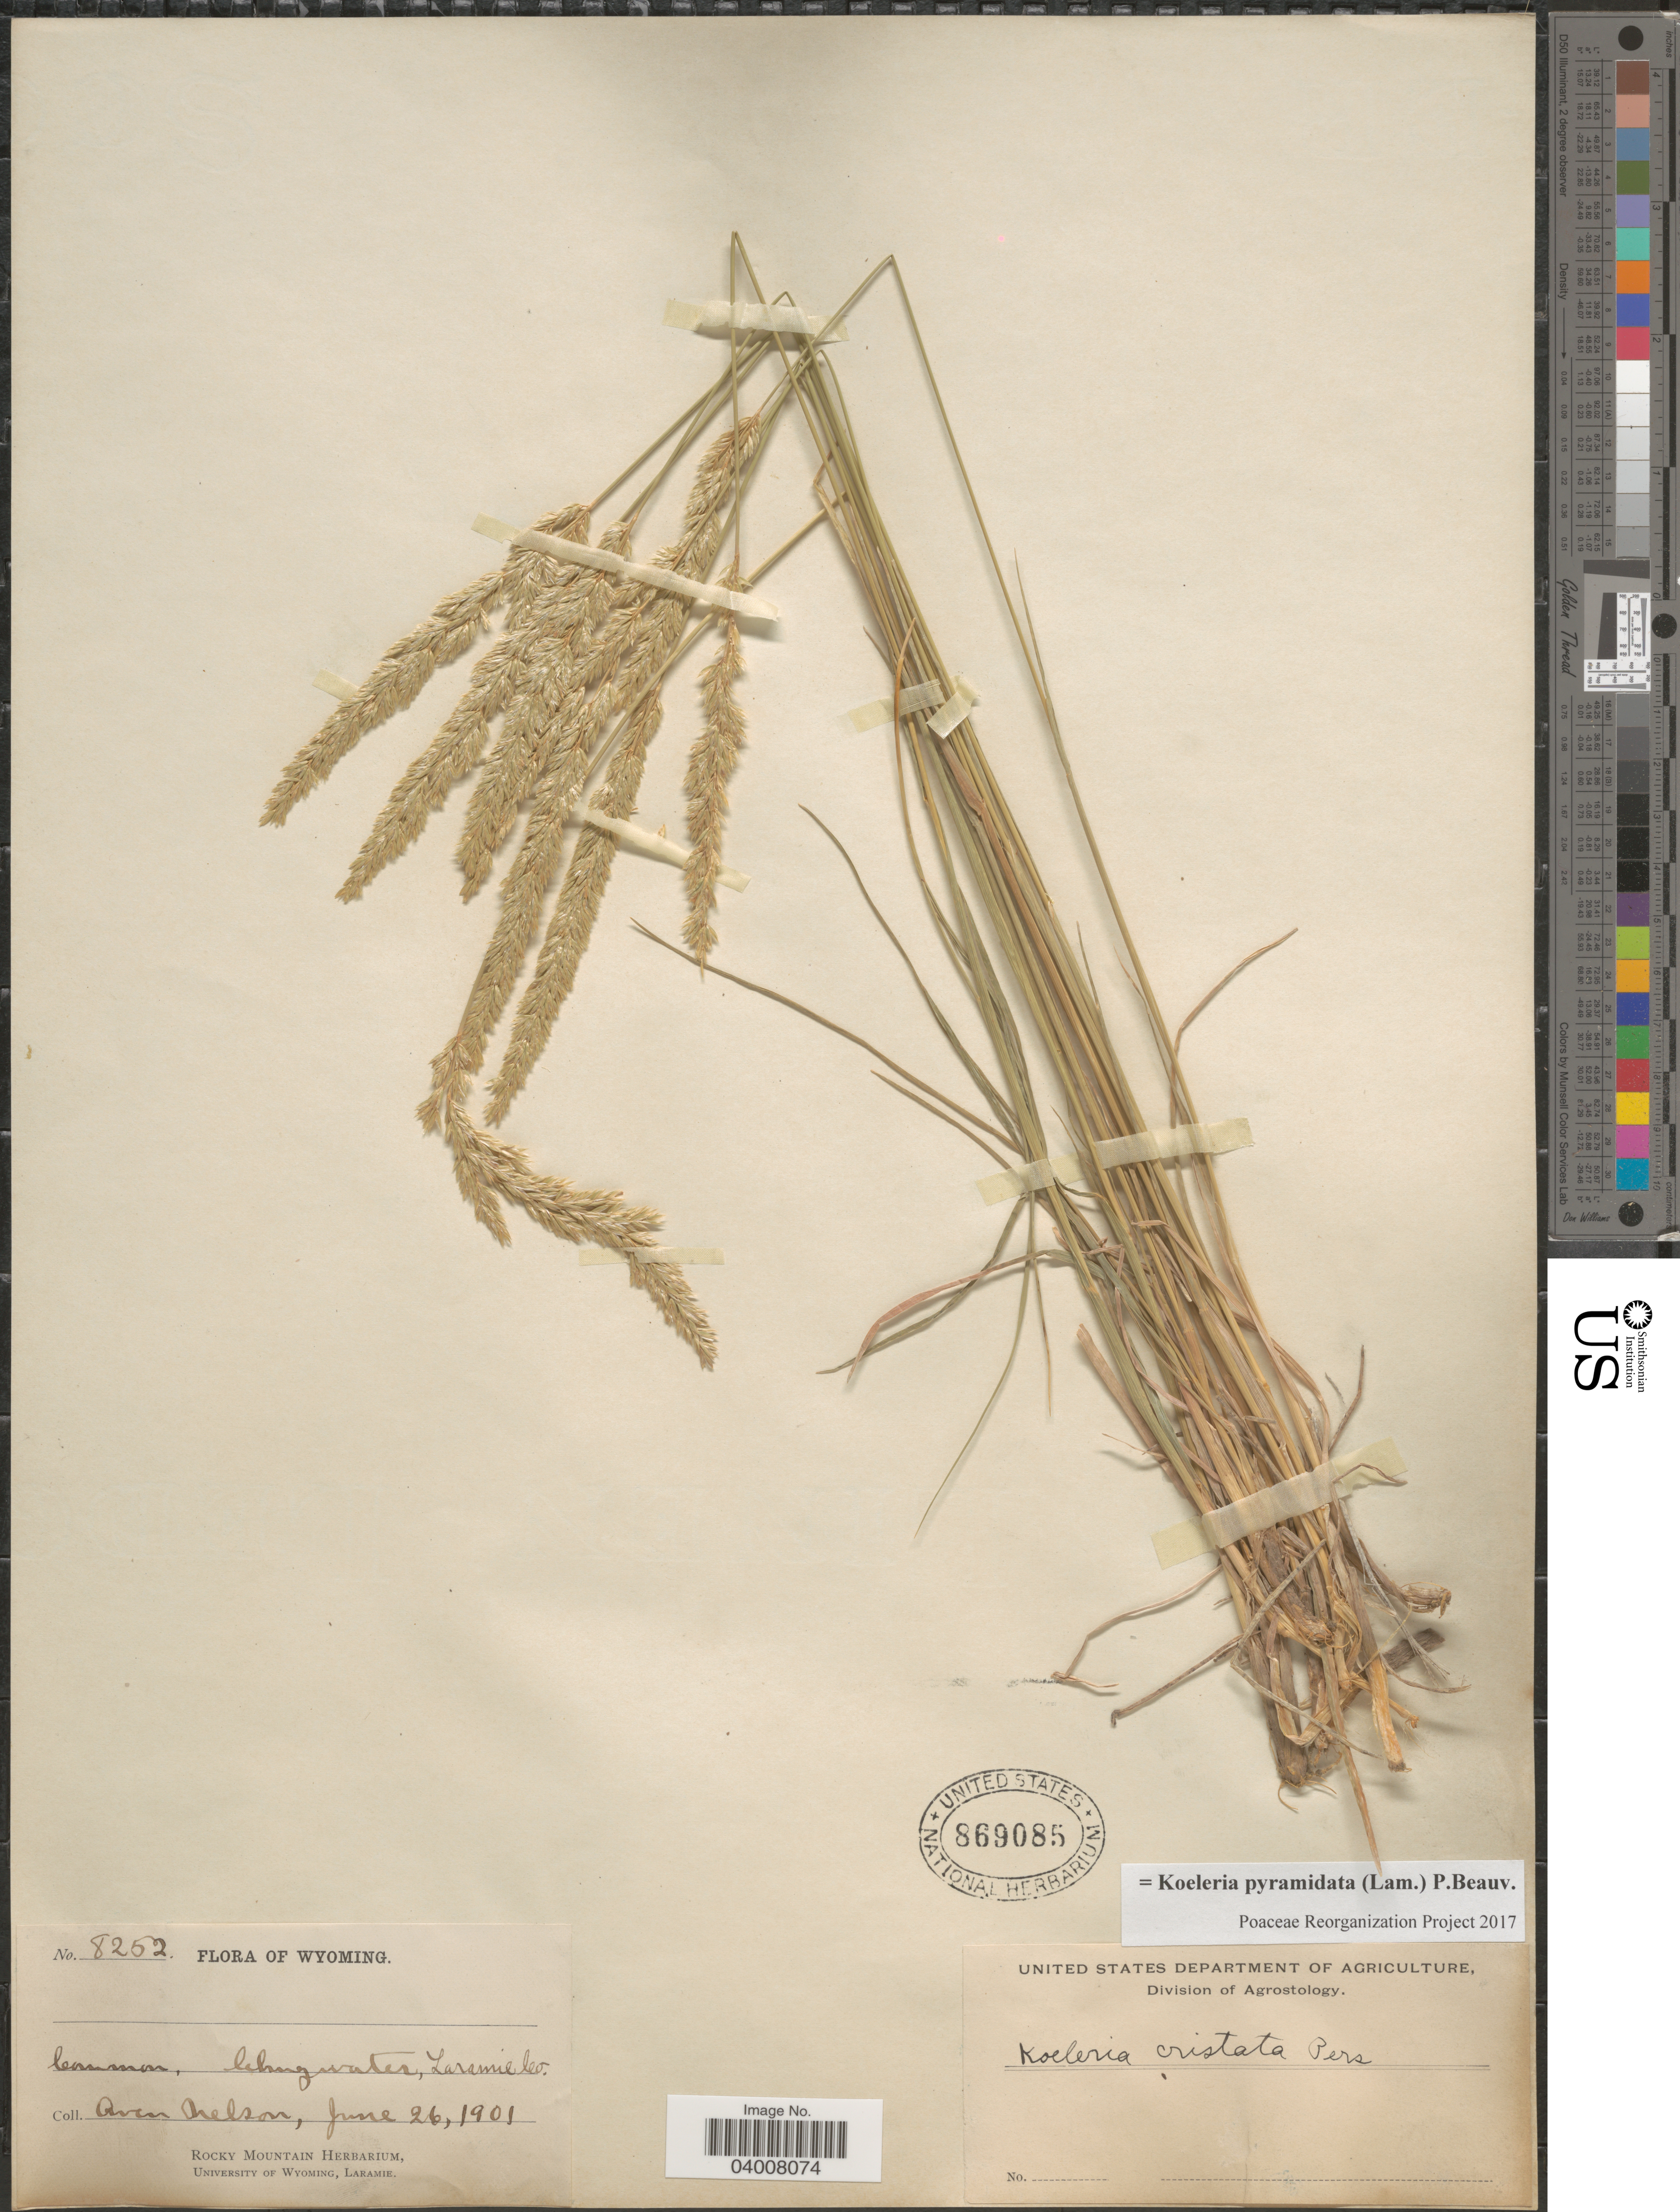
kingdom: Plantae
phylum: Tracheophyta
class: Liliopsida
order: Poales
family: Poaceae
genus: Koeleria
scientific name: Koeleria pyramidata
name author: (Lam.) P. Beauv.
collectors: A. Nelson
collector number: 8252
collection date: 1901-06-26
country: United States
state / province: Wyoming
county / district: Laramie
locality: Chugwater, Laramie Co.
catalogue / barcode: US 869085